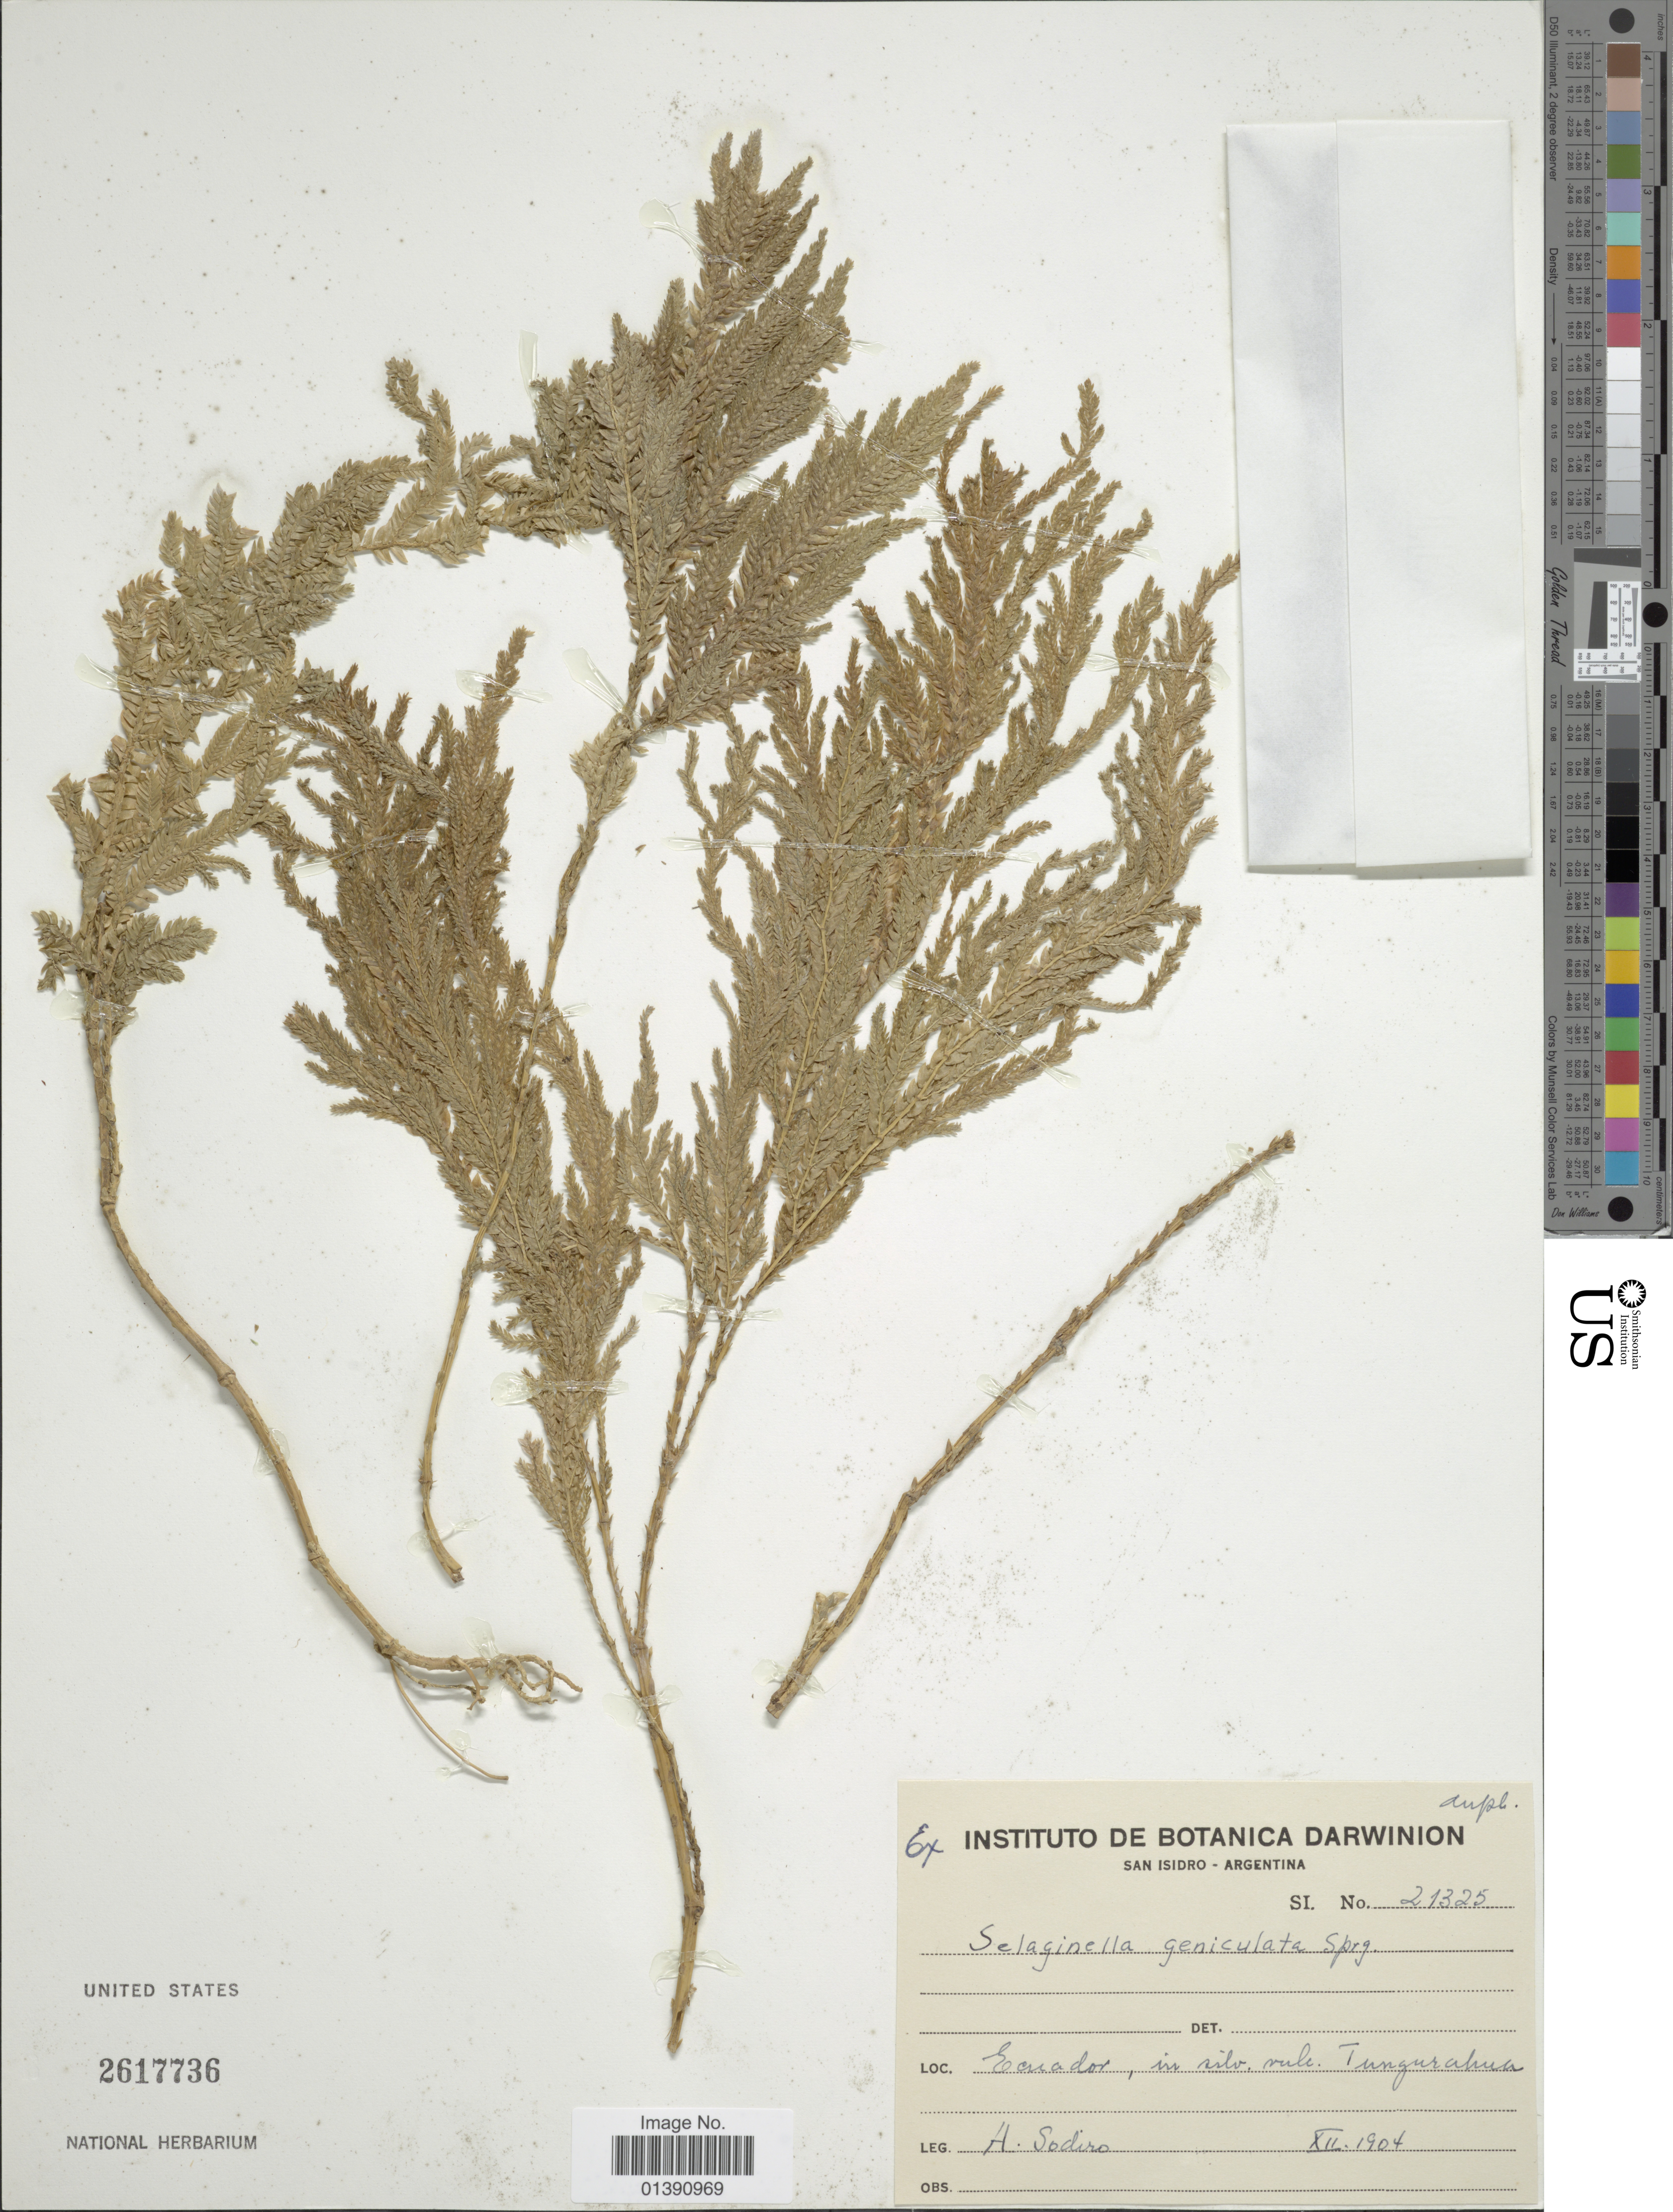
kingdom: Plantae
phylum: Tracheophyta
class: Lycopodiopsida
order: Selaginellales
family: Selaginellaceae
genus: Selaginella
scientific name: Selaginella geniculata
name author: (C. Presl) Spring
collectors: A. Sodiro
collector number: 21325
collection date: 1904-12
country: Ecuador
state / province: Tungurahua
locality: In silv vulc Tungurahua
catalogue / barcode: US 2617736